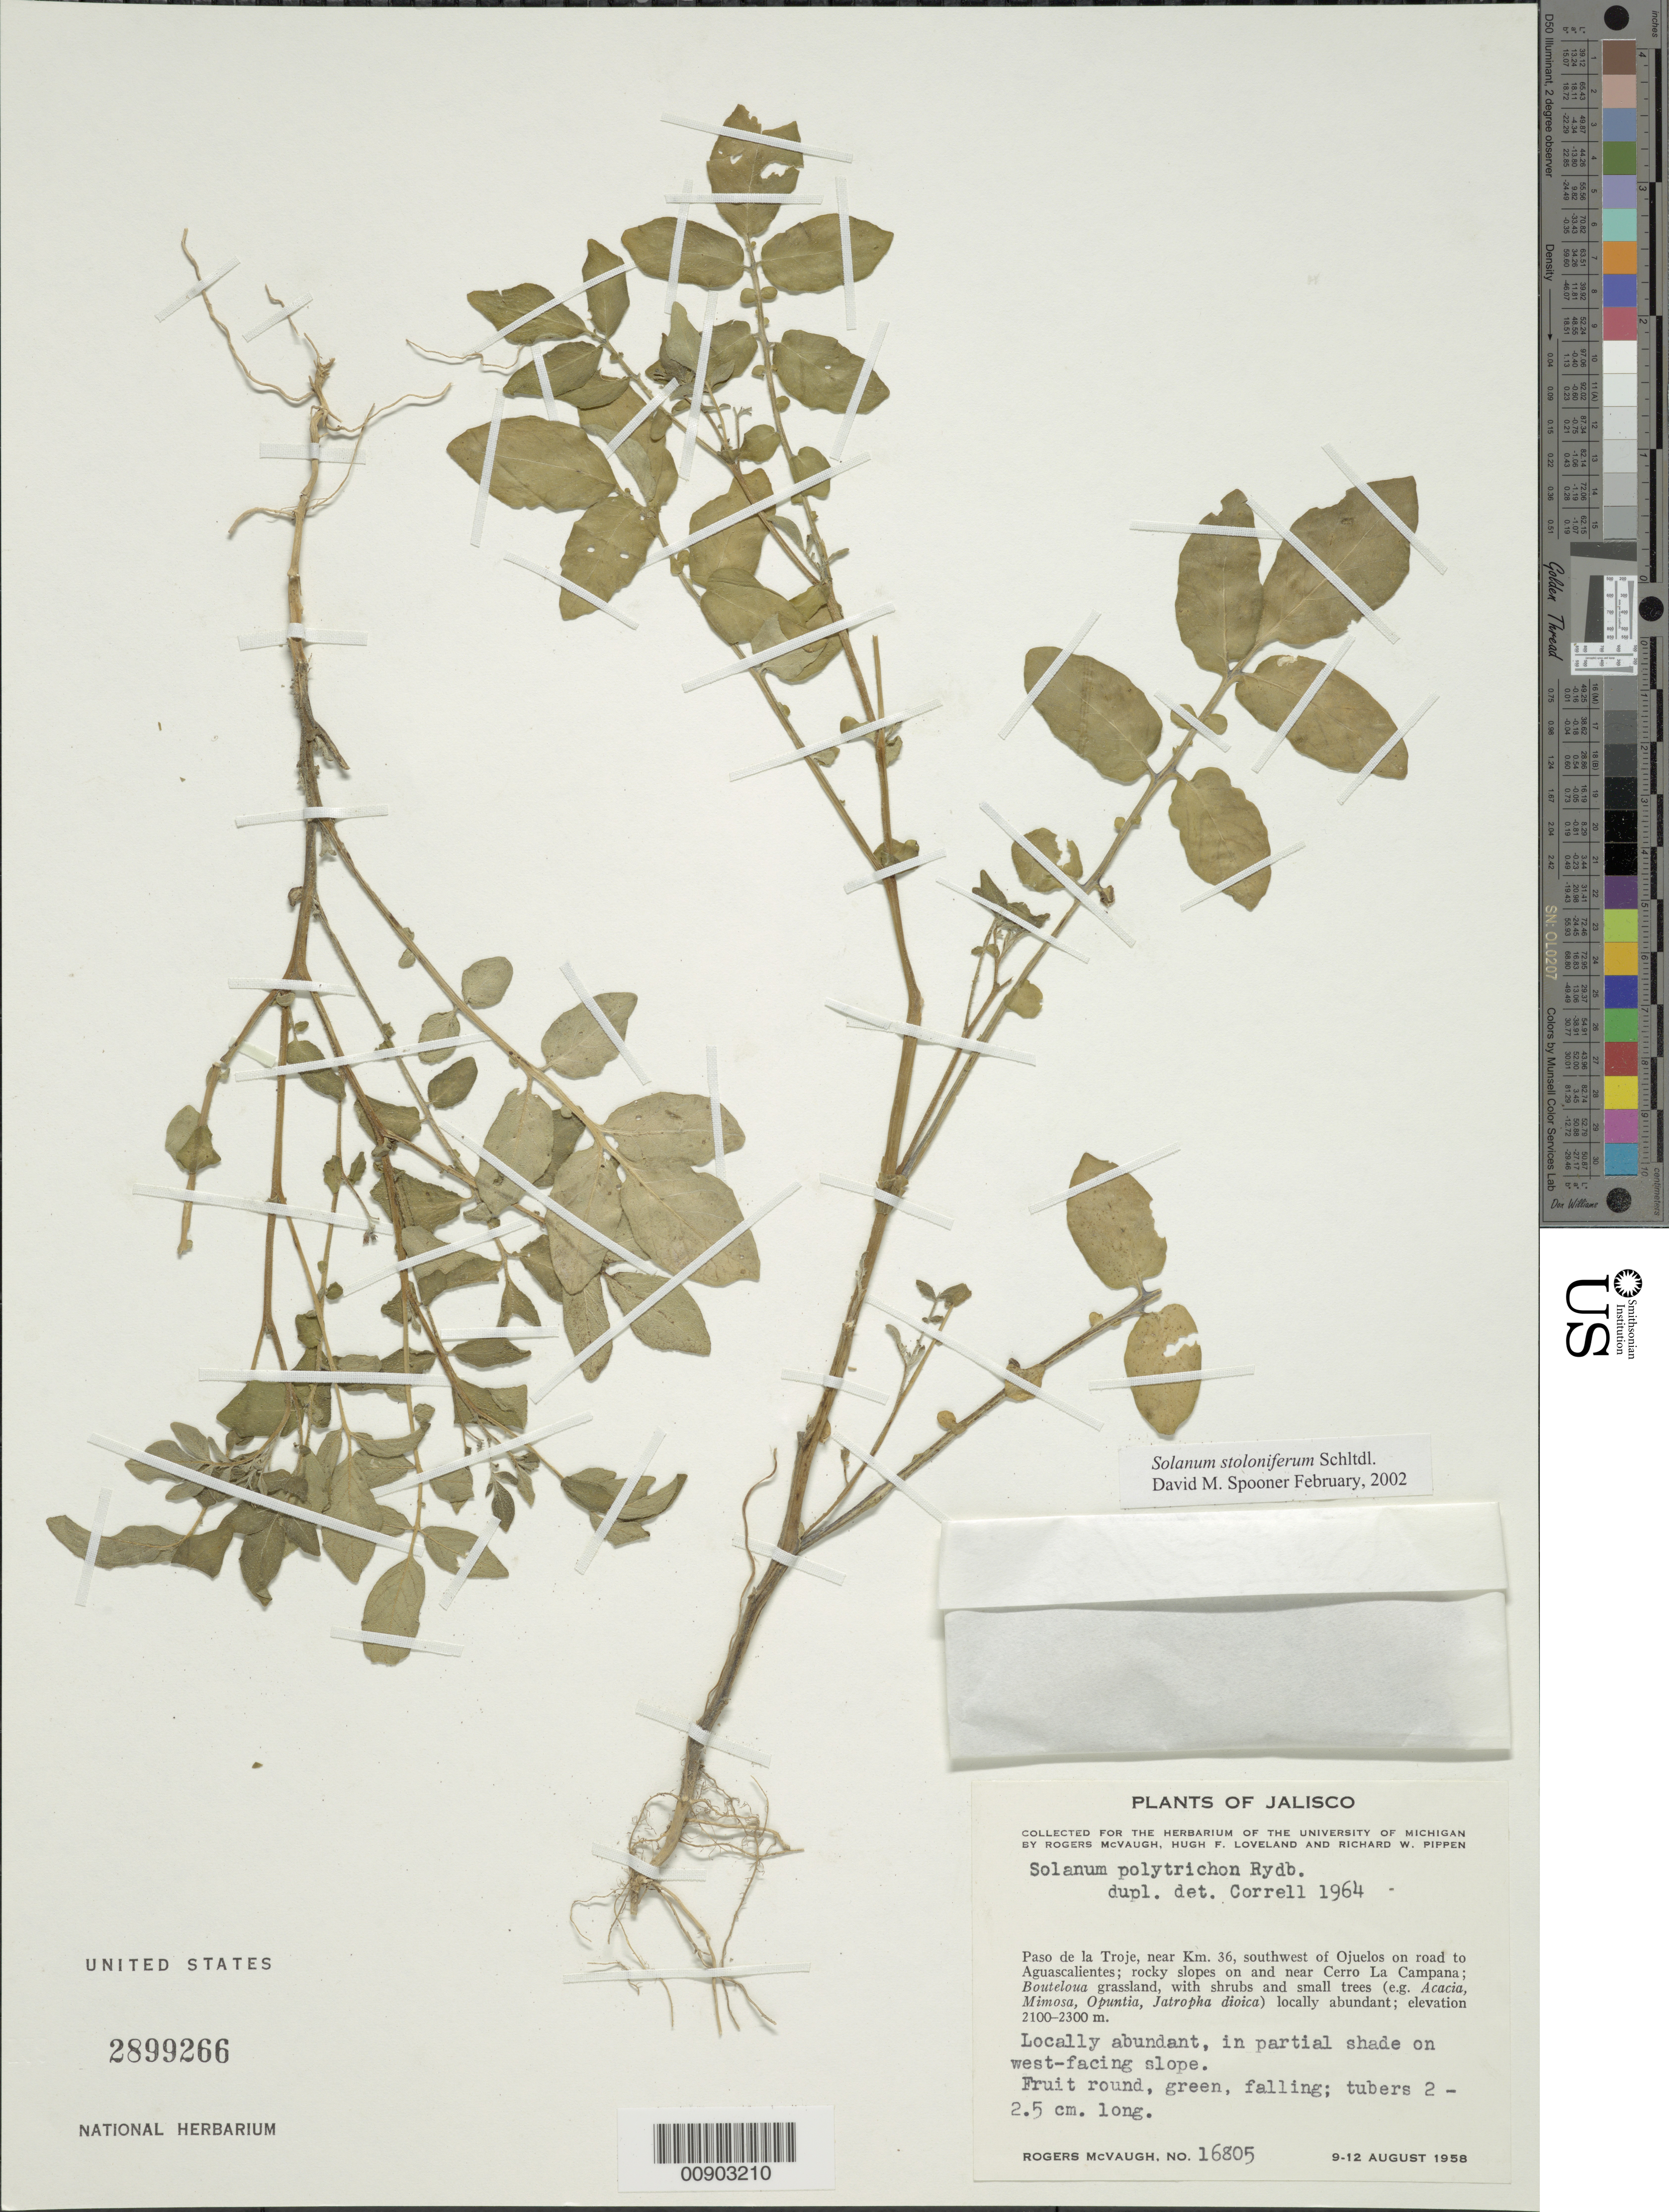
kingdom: Plantae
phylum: Tracheophyta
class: Magnoliopsida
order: Solanales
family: Solanaceae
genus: Solanum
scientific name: Solanum stoloniferum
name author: Schltdl.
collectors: R. McVaugh, H. Loveland & R. W. Pippen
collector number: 16805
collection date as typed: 09 Aug 1958 to 12 Aug 1958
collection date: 1958-08-09/1958-08-12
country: Mexico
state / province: Jalisco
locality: Paso de la Troje, near km. 36, southwest of Ojuelos on road to Aguascalientes; rocky slopes on and near Cerro La Campana.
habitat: Bouteloua grassland, w/shrubs & small trees (e.g. Acacia, Mimosa, Opuntia, Jatropha dioica). In partial shade on ..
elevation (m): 2300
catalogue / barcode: US 2899266